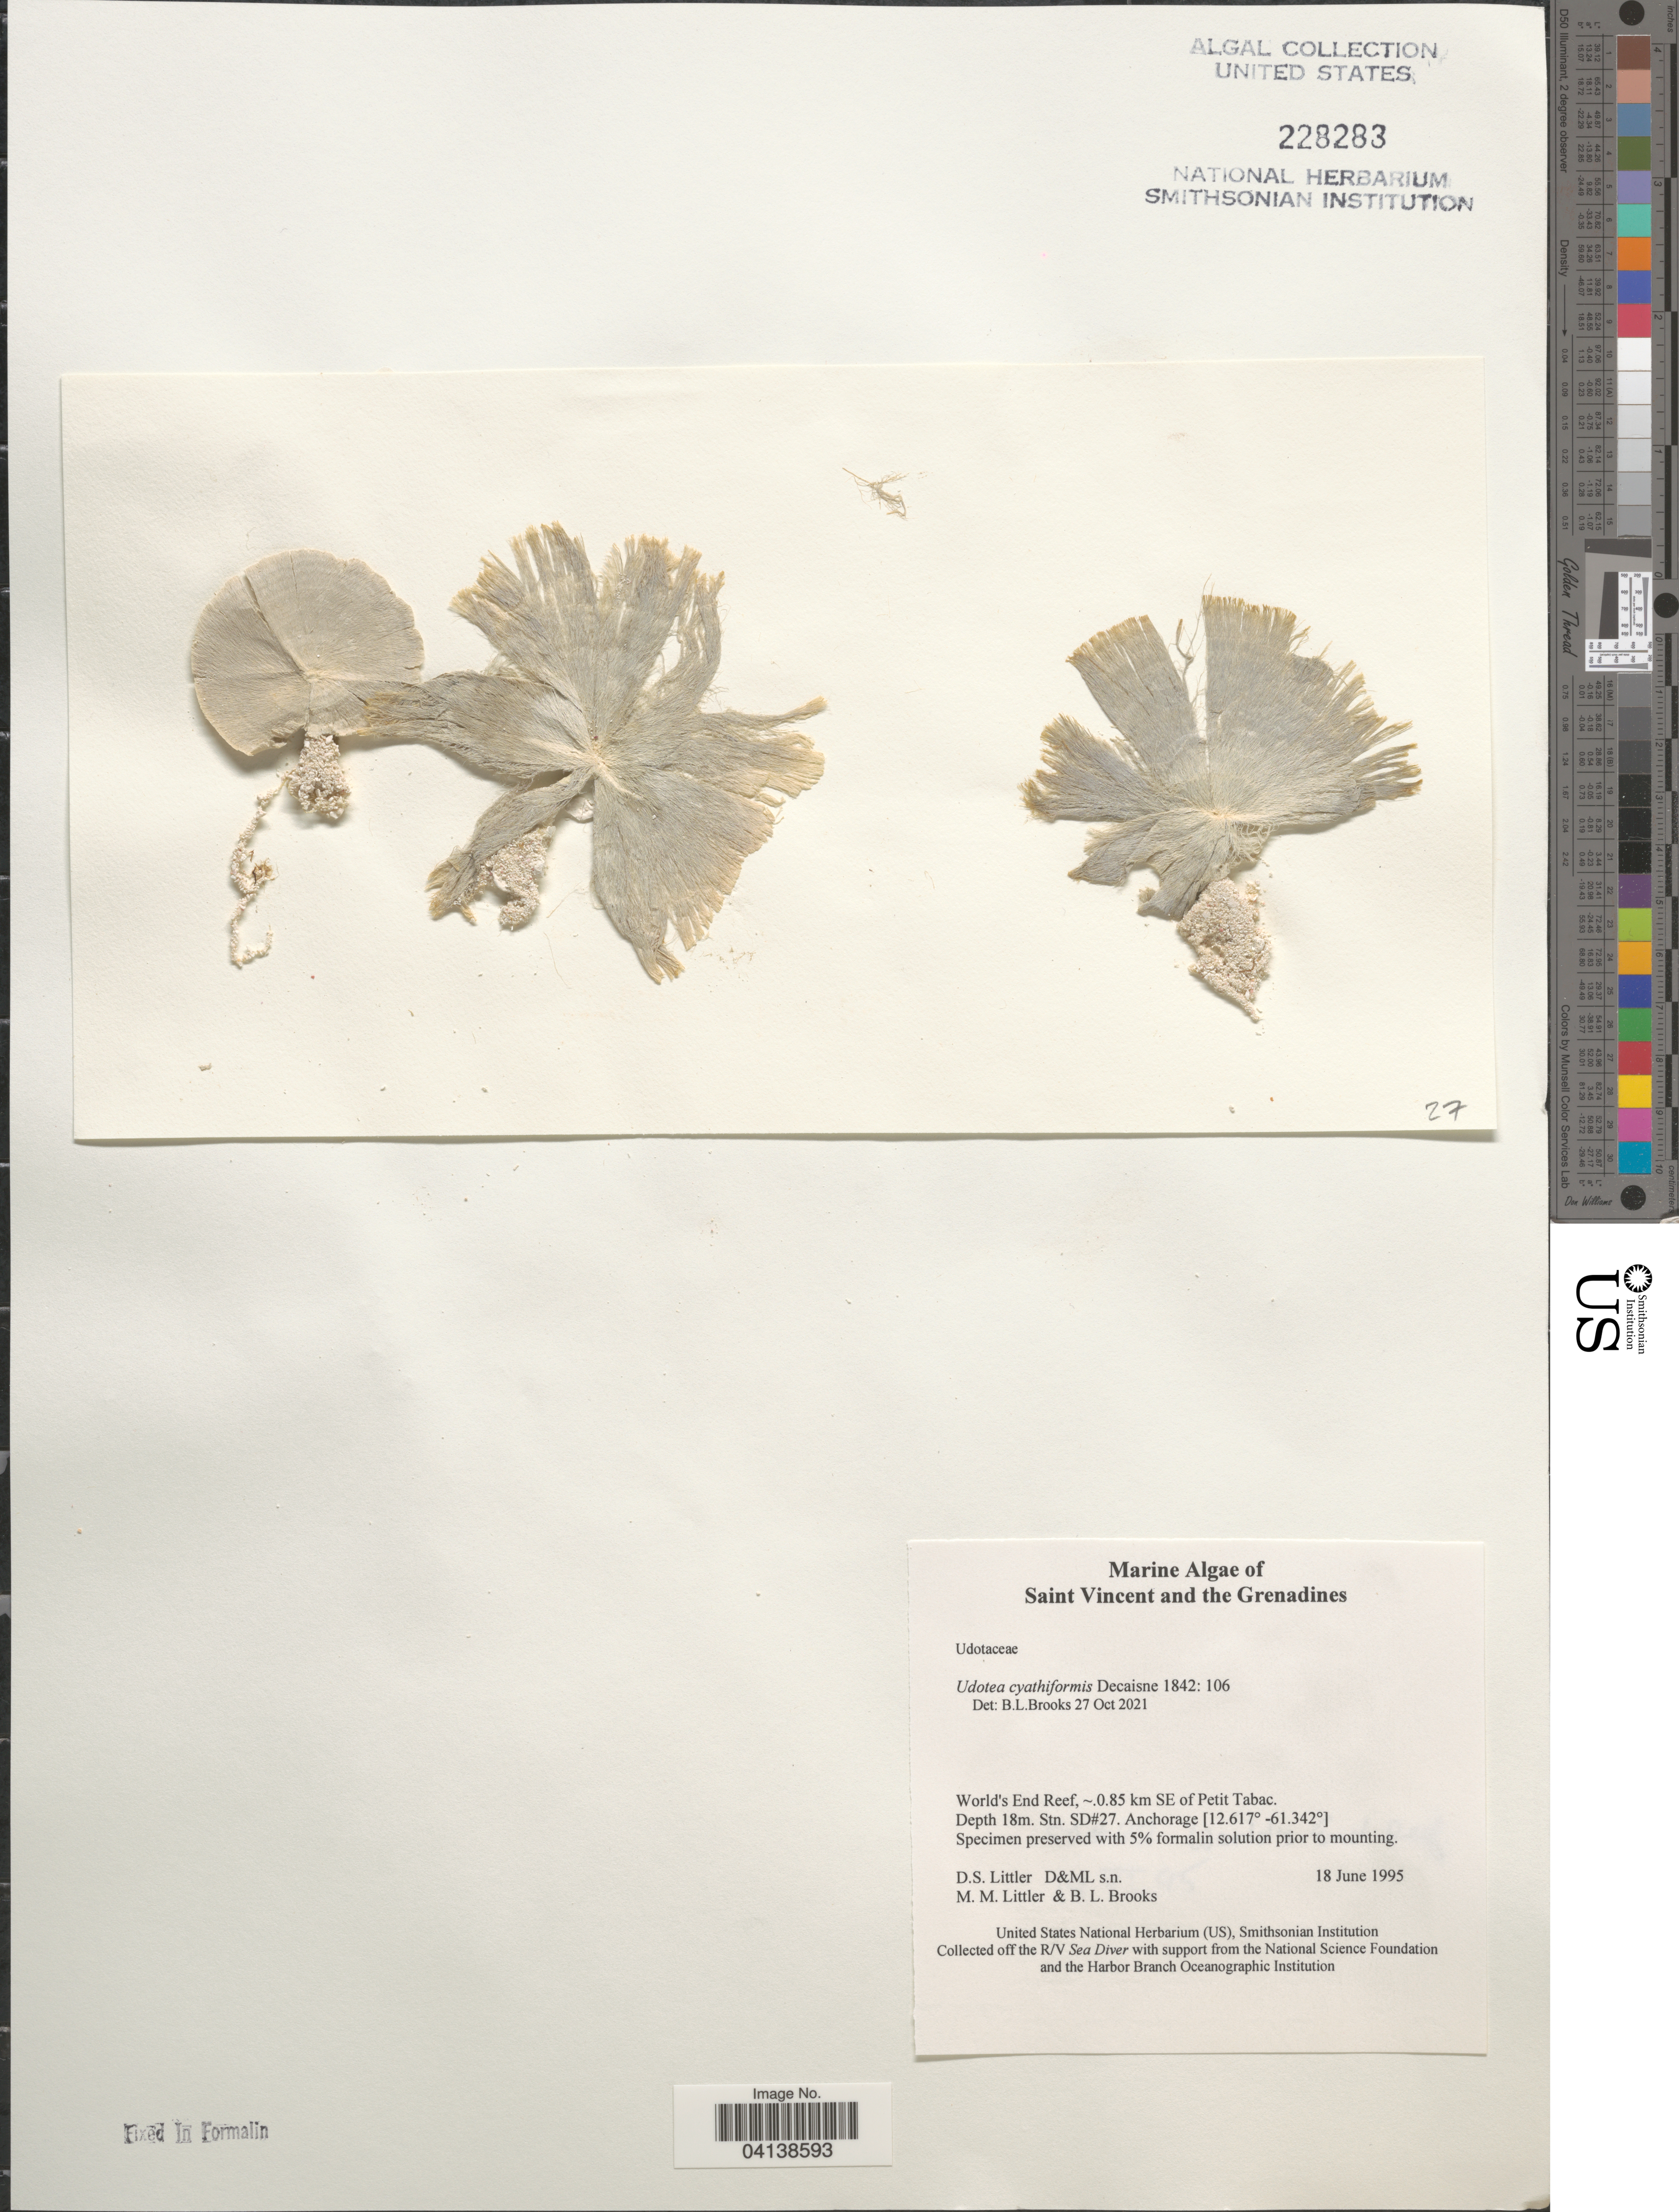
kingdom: Plantae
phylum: Chlorophyta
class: Ulvophyceae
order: Bryopsidales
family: Udoteaceae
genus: Udotea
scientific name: Udotea cyathiformis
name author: Decne.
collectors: D. S. Littler & B. Brooks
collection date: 1995-06-18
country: St. Vincent - Grenadines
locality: Saint Vincent and the Grenadines. World's End Reef, ~.0.85 km SE of Petit Tabac. Stn. SD#27.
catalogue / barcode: US 228283